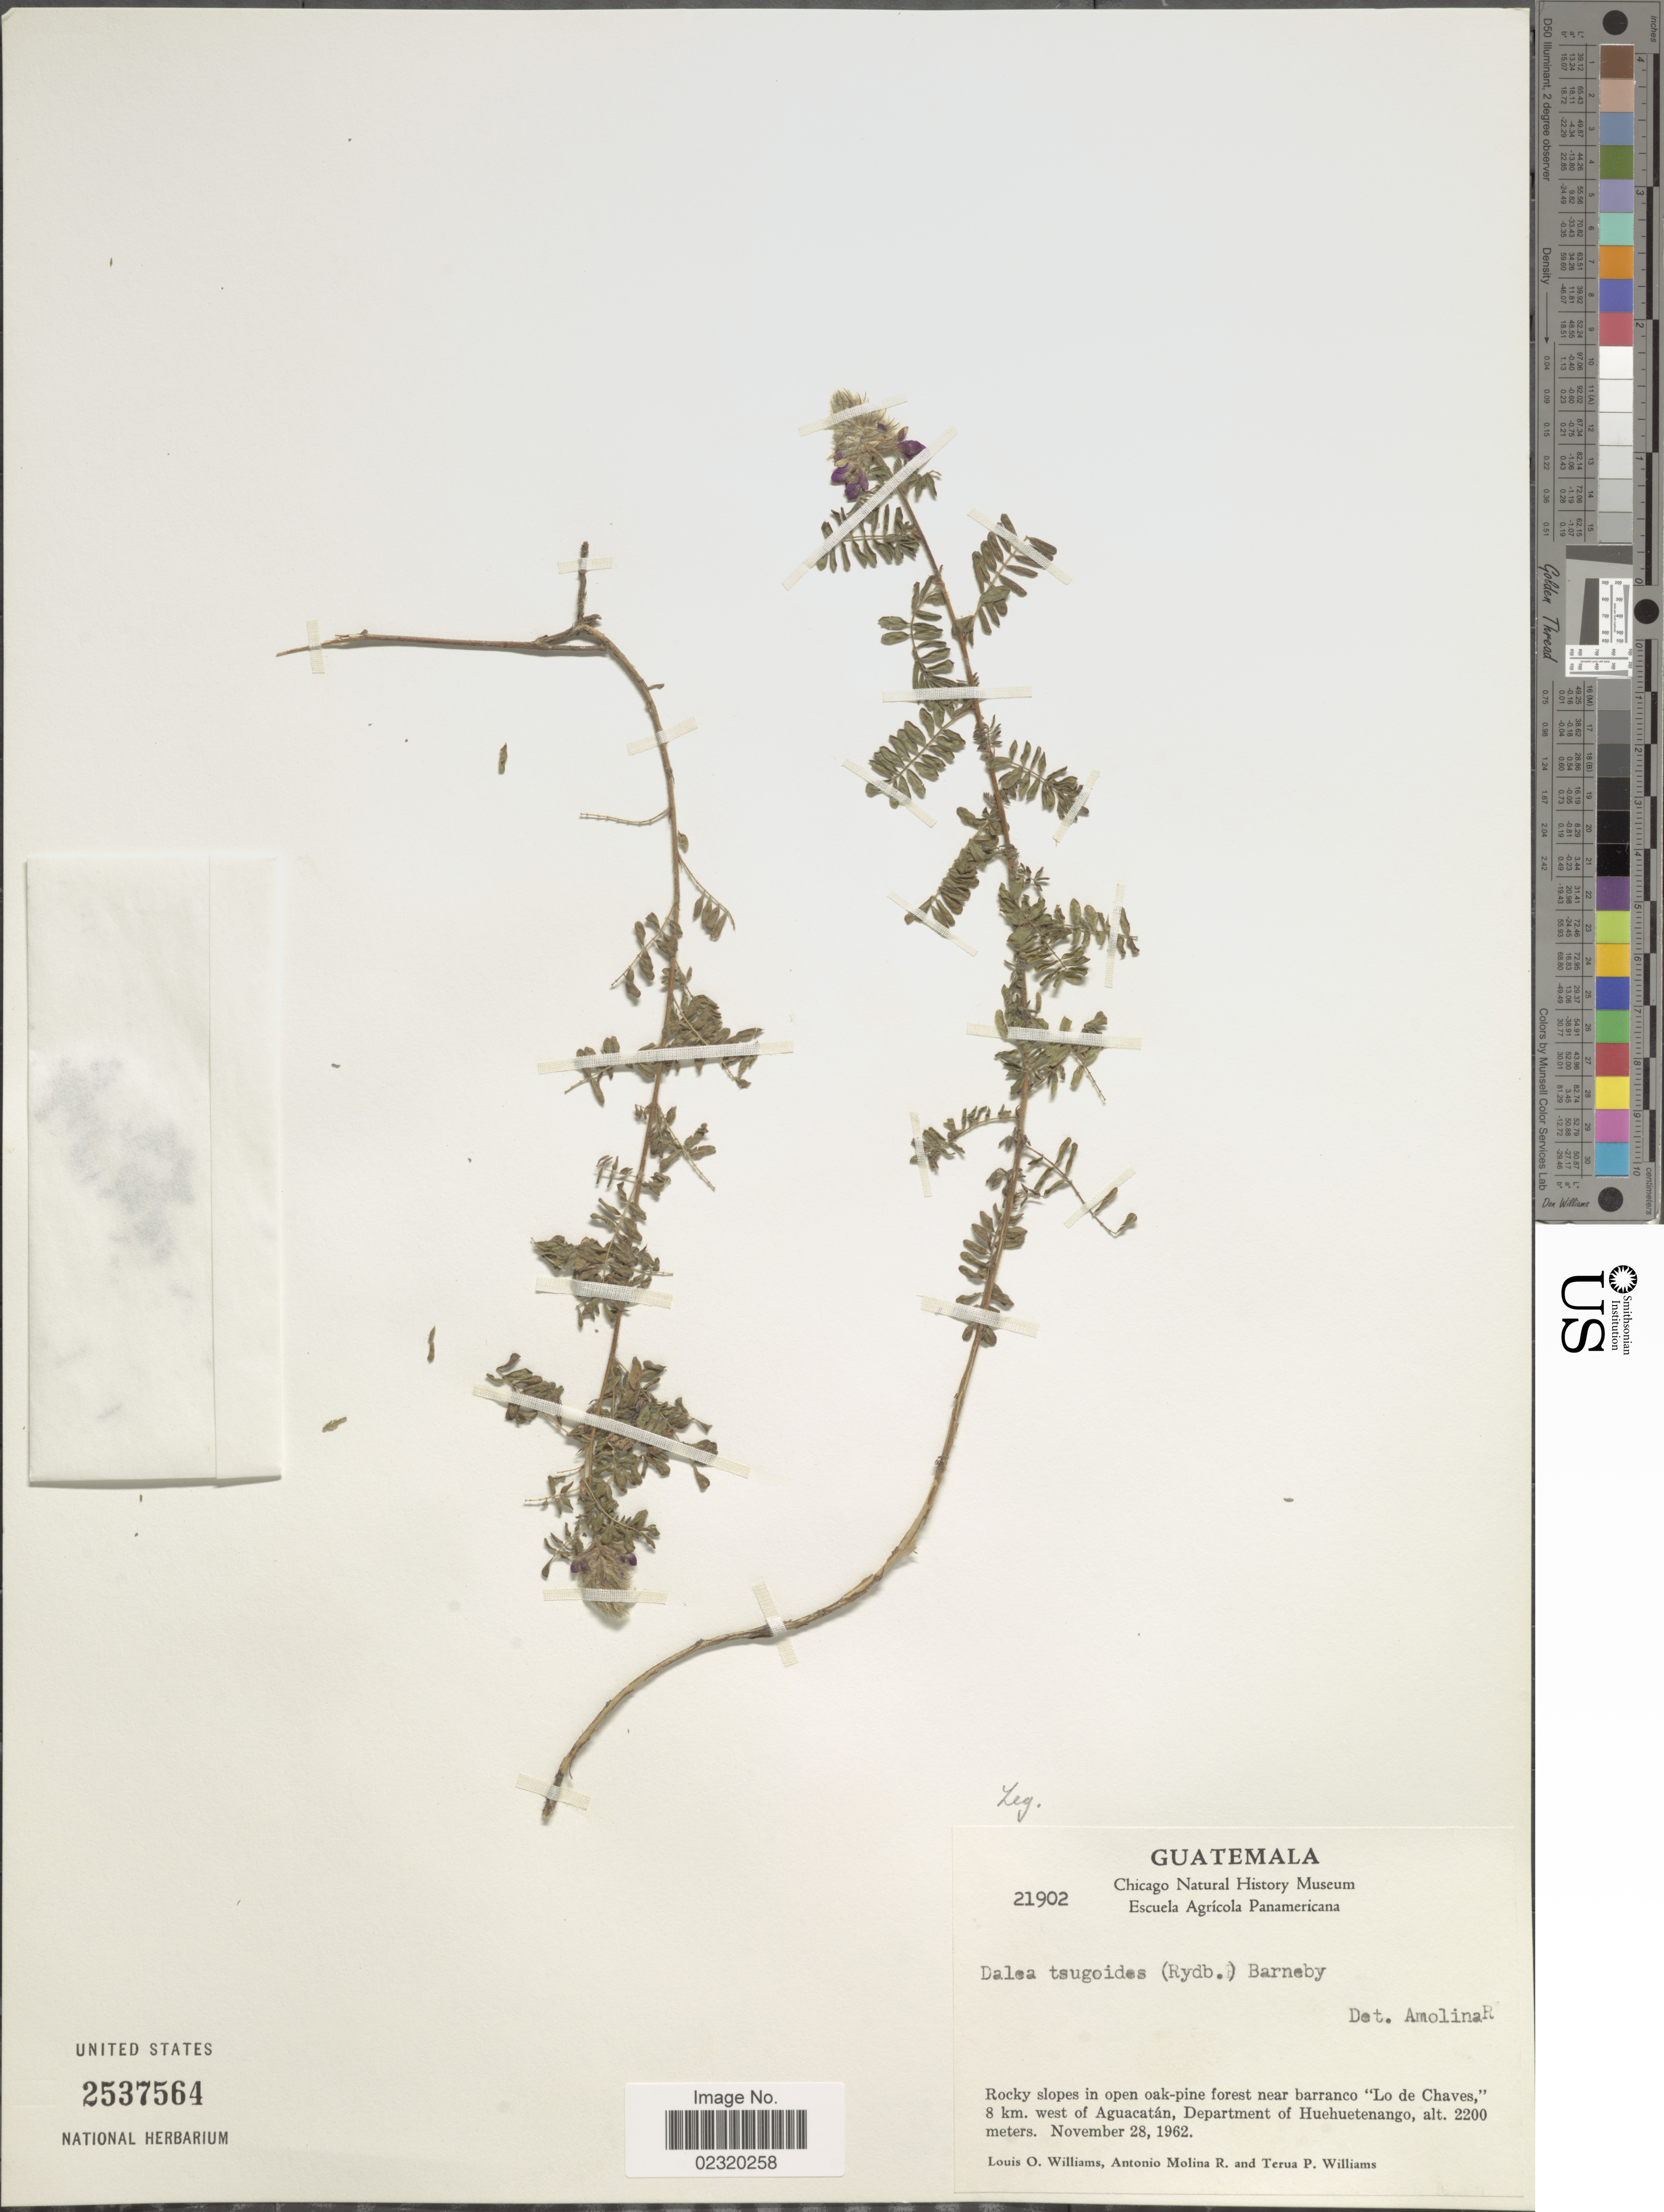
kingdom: Plantae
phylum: Tracheophyta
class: Magnoliopsida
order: Fabales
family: Fabaceae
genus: Dalea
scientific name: Dalea versicolor var. versicolor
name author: Zucc.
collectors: L. O. Williams, A. Molina R. & T. P. Williams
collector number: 21902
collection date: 1962-11-28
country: Guatemala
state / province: Huehuetenango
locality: Rocky slopes in open oak-pine forest near barranco 'Lo de Chaves', 8 km west of Aguacatán, Department of Huehuetenango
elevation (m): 2200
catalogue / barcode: US 2537564